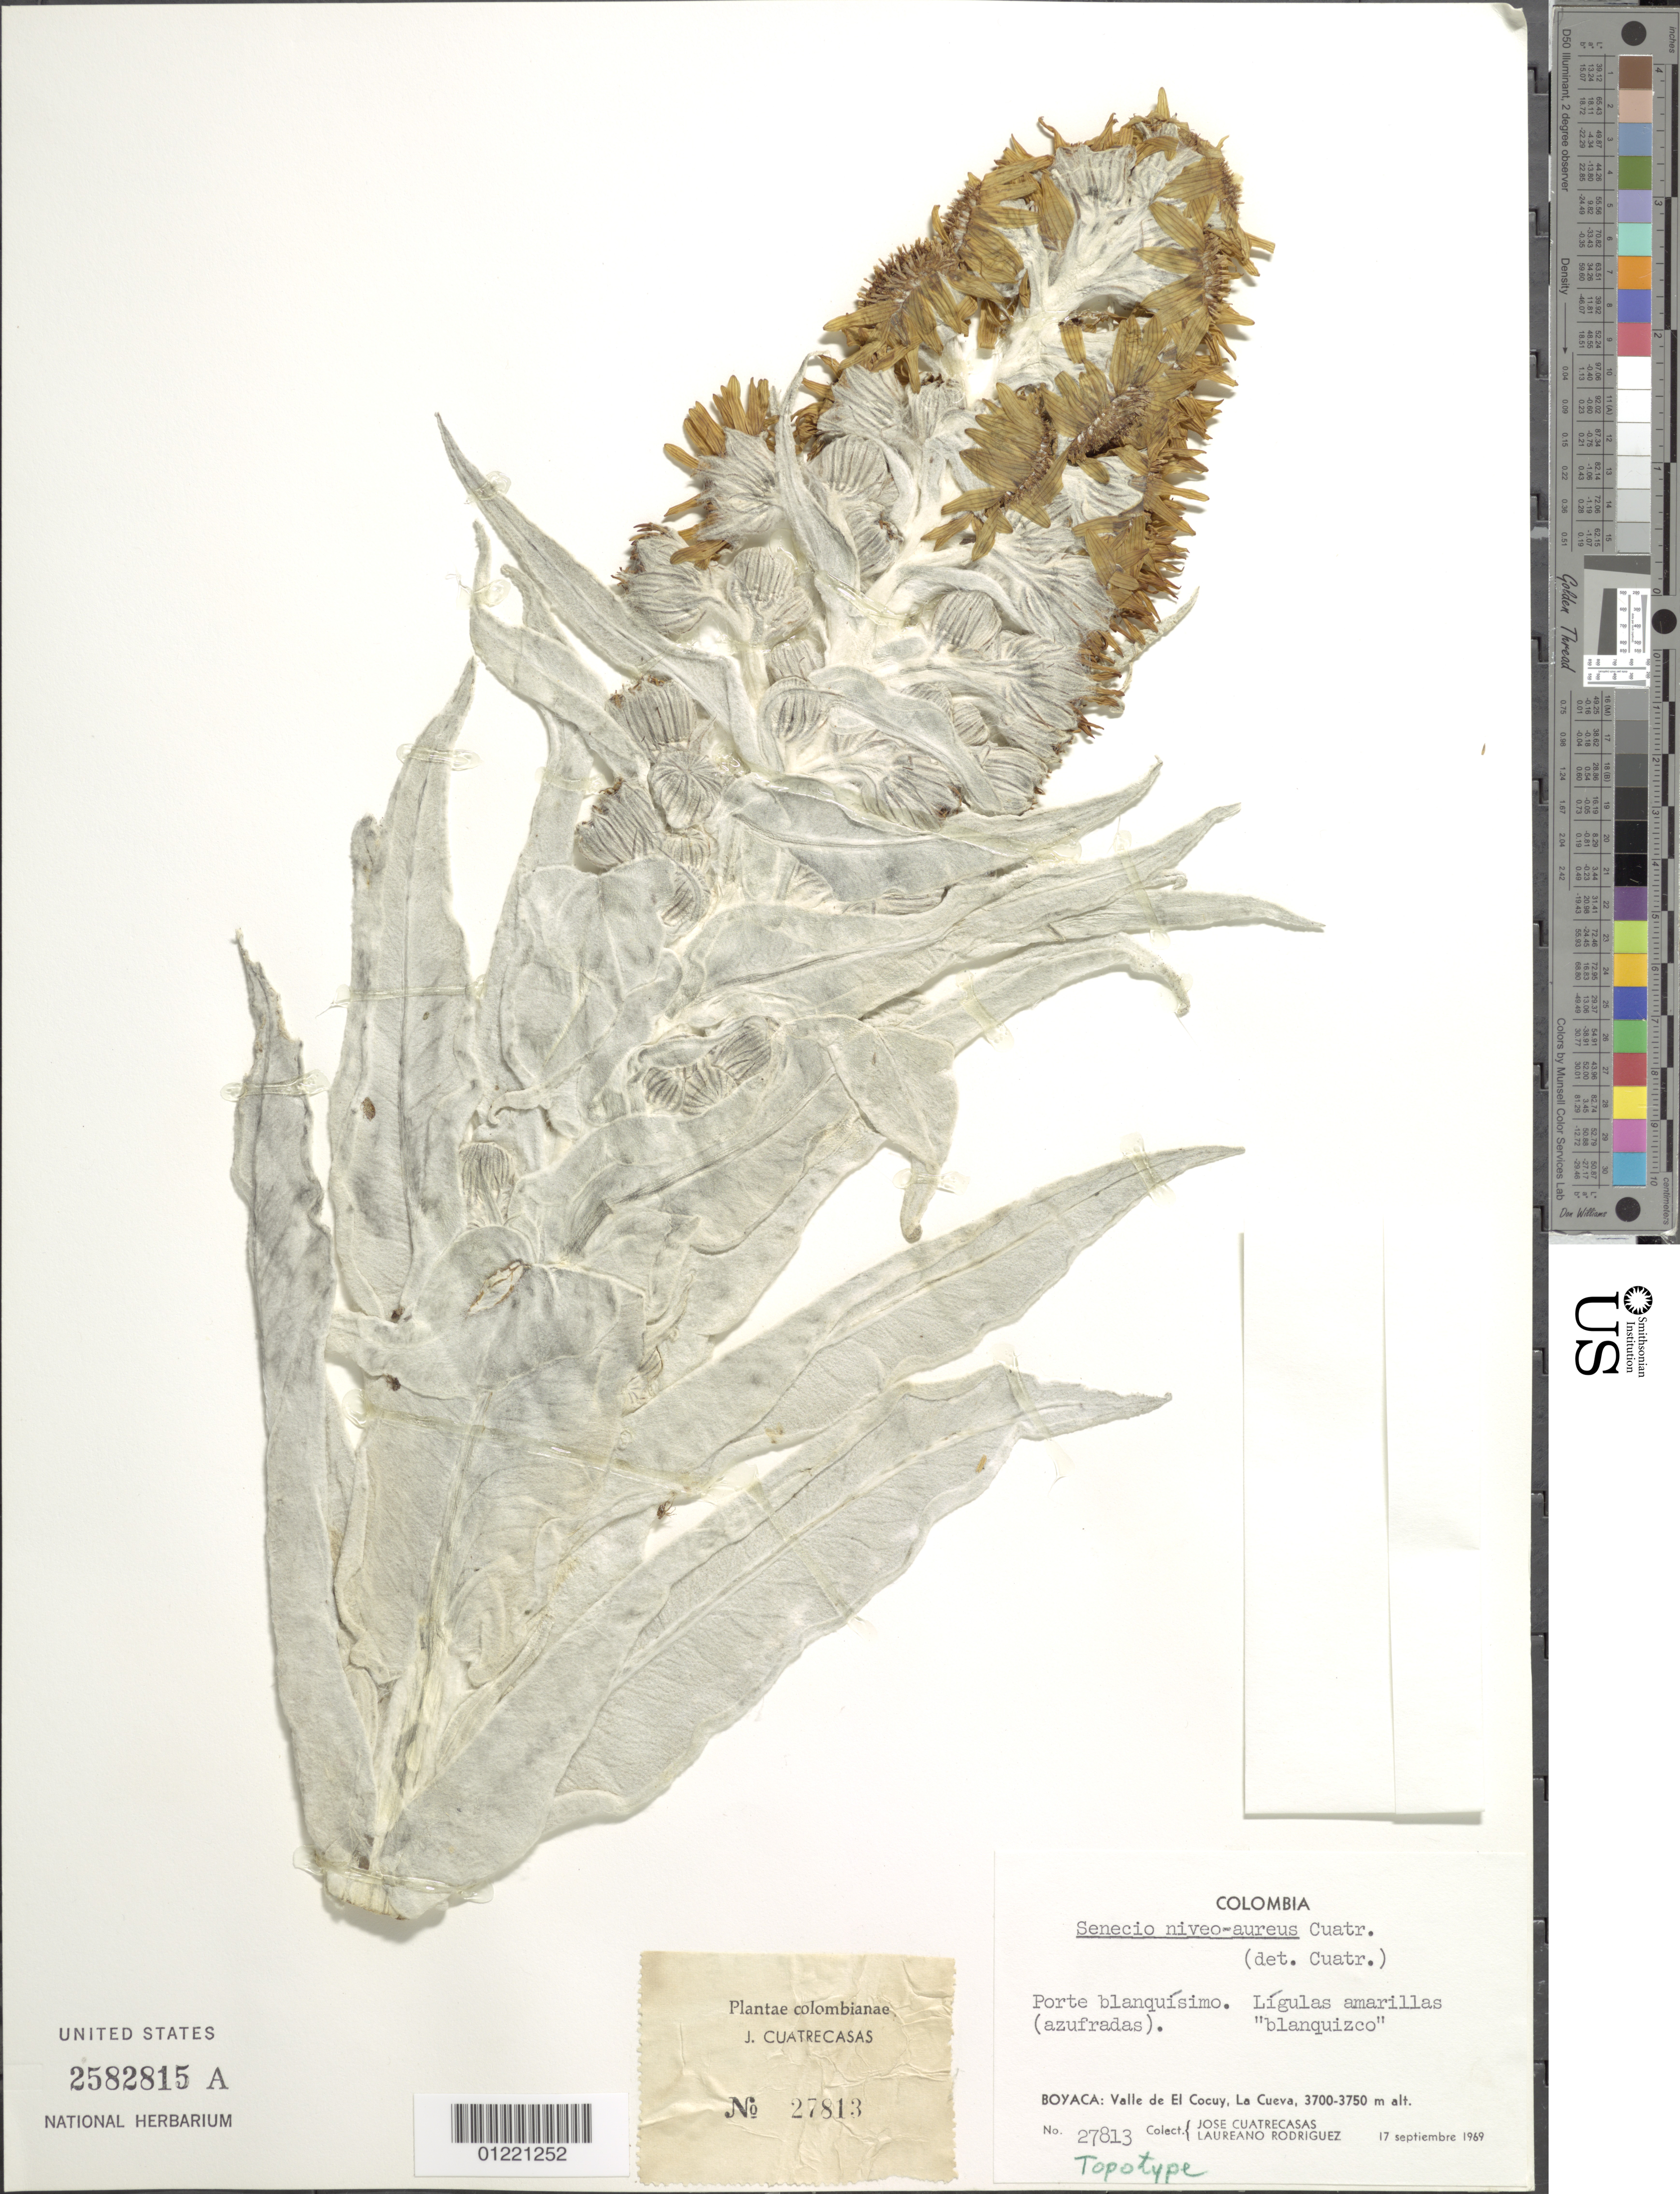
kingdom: Plantae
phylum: Tracheophyta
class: Magnoliopsida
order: Asterales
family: Asteraceae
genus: Senecio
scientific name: Senecio niveo-aureus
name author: Cuatrec.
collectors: J. Cuatrecasas & L. Rodriguez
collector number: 27813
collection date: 1969-09-17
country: Colombia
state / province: Boyacá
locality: Valle de El Cocuy, La Cueva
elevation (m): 3700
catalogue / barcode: US 2582815A